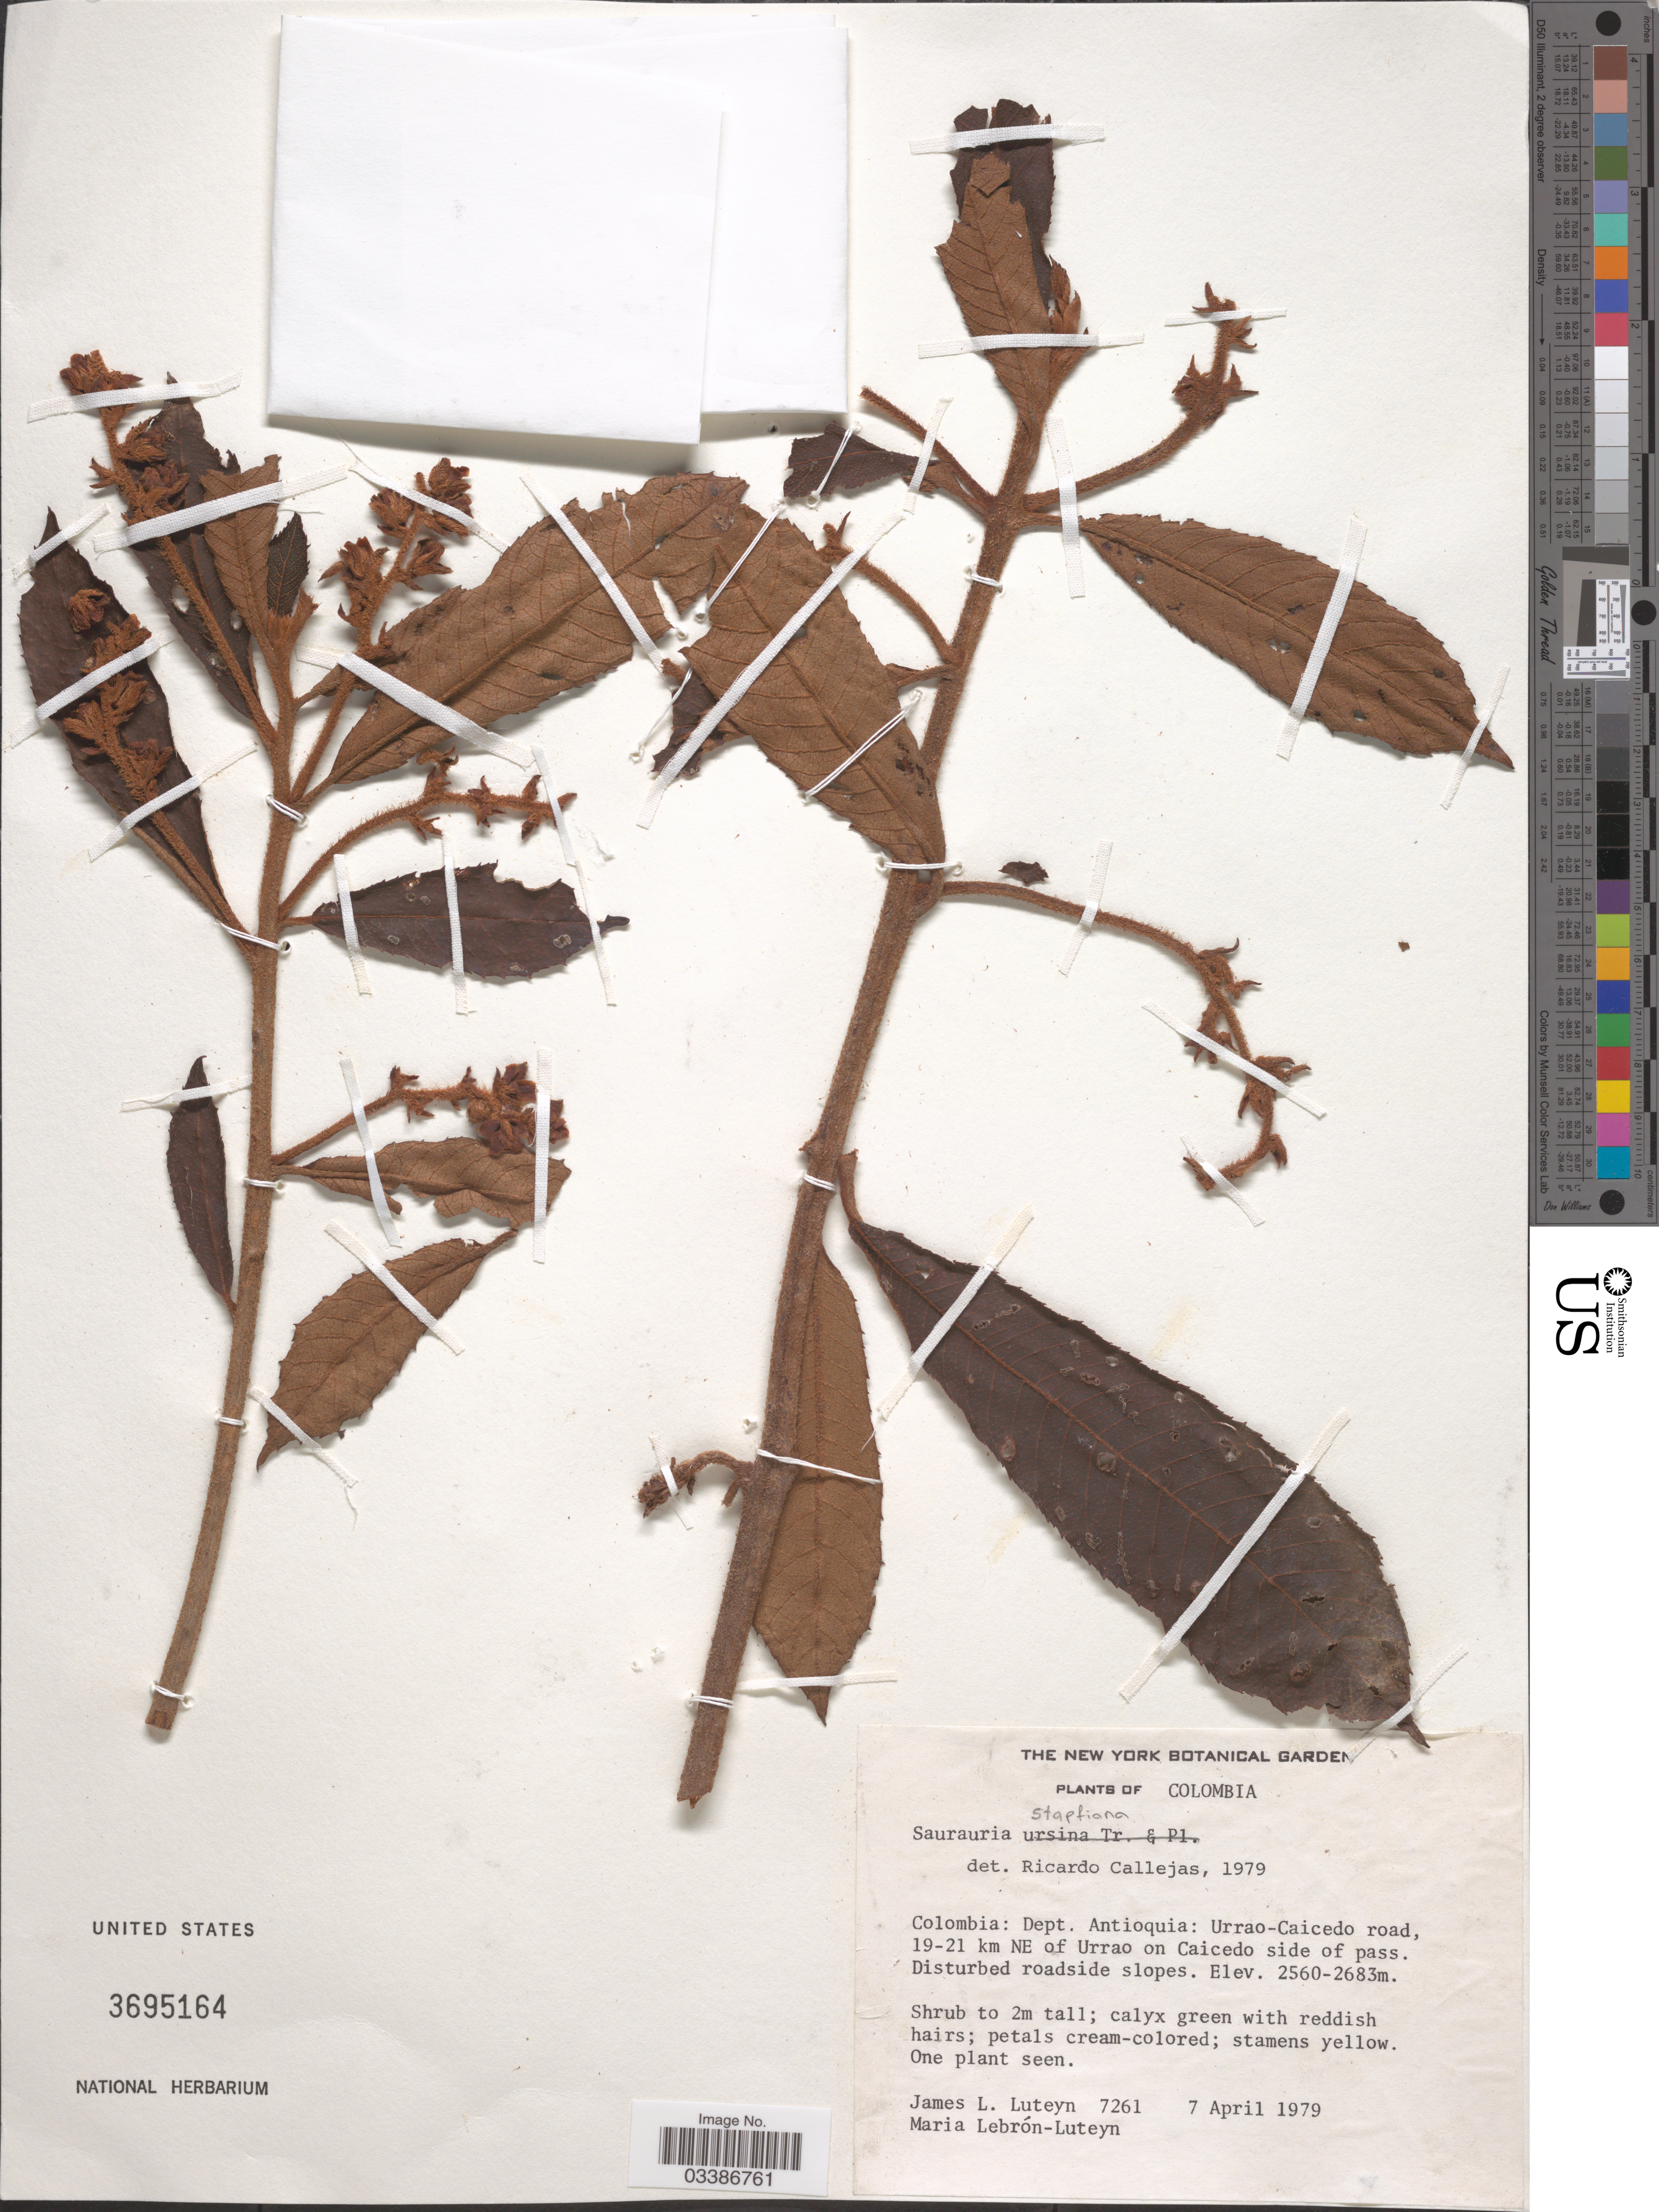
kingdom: Plantae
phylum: Tracheophyta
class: Magnoliopsida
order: Ericales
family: Actinidiaceae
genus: Saurauia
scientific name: Saurauia stapfiana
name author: Buscal.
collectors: J. Luteyn & M. L. Lebrón-Luteyn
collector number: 7261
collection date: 1979-04-07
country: Colombia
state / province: Antioquia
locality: Dept. Antioquia: Urrao-Caicedo road, 19-21 km NE of Urrao on Caicedo side of pass.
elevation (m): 2560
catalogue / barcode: US 3695164